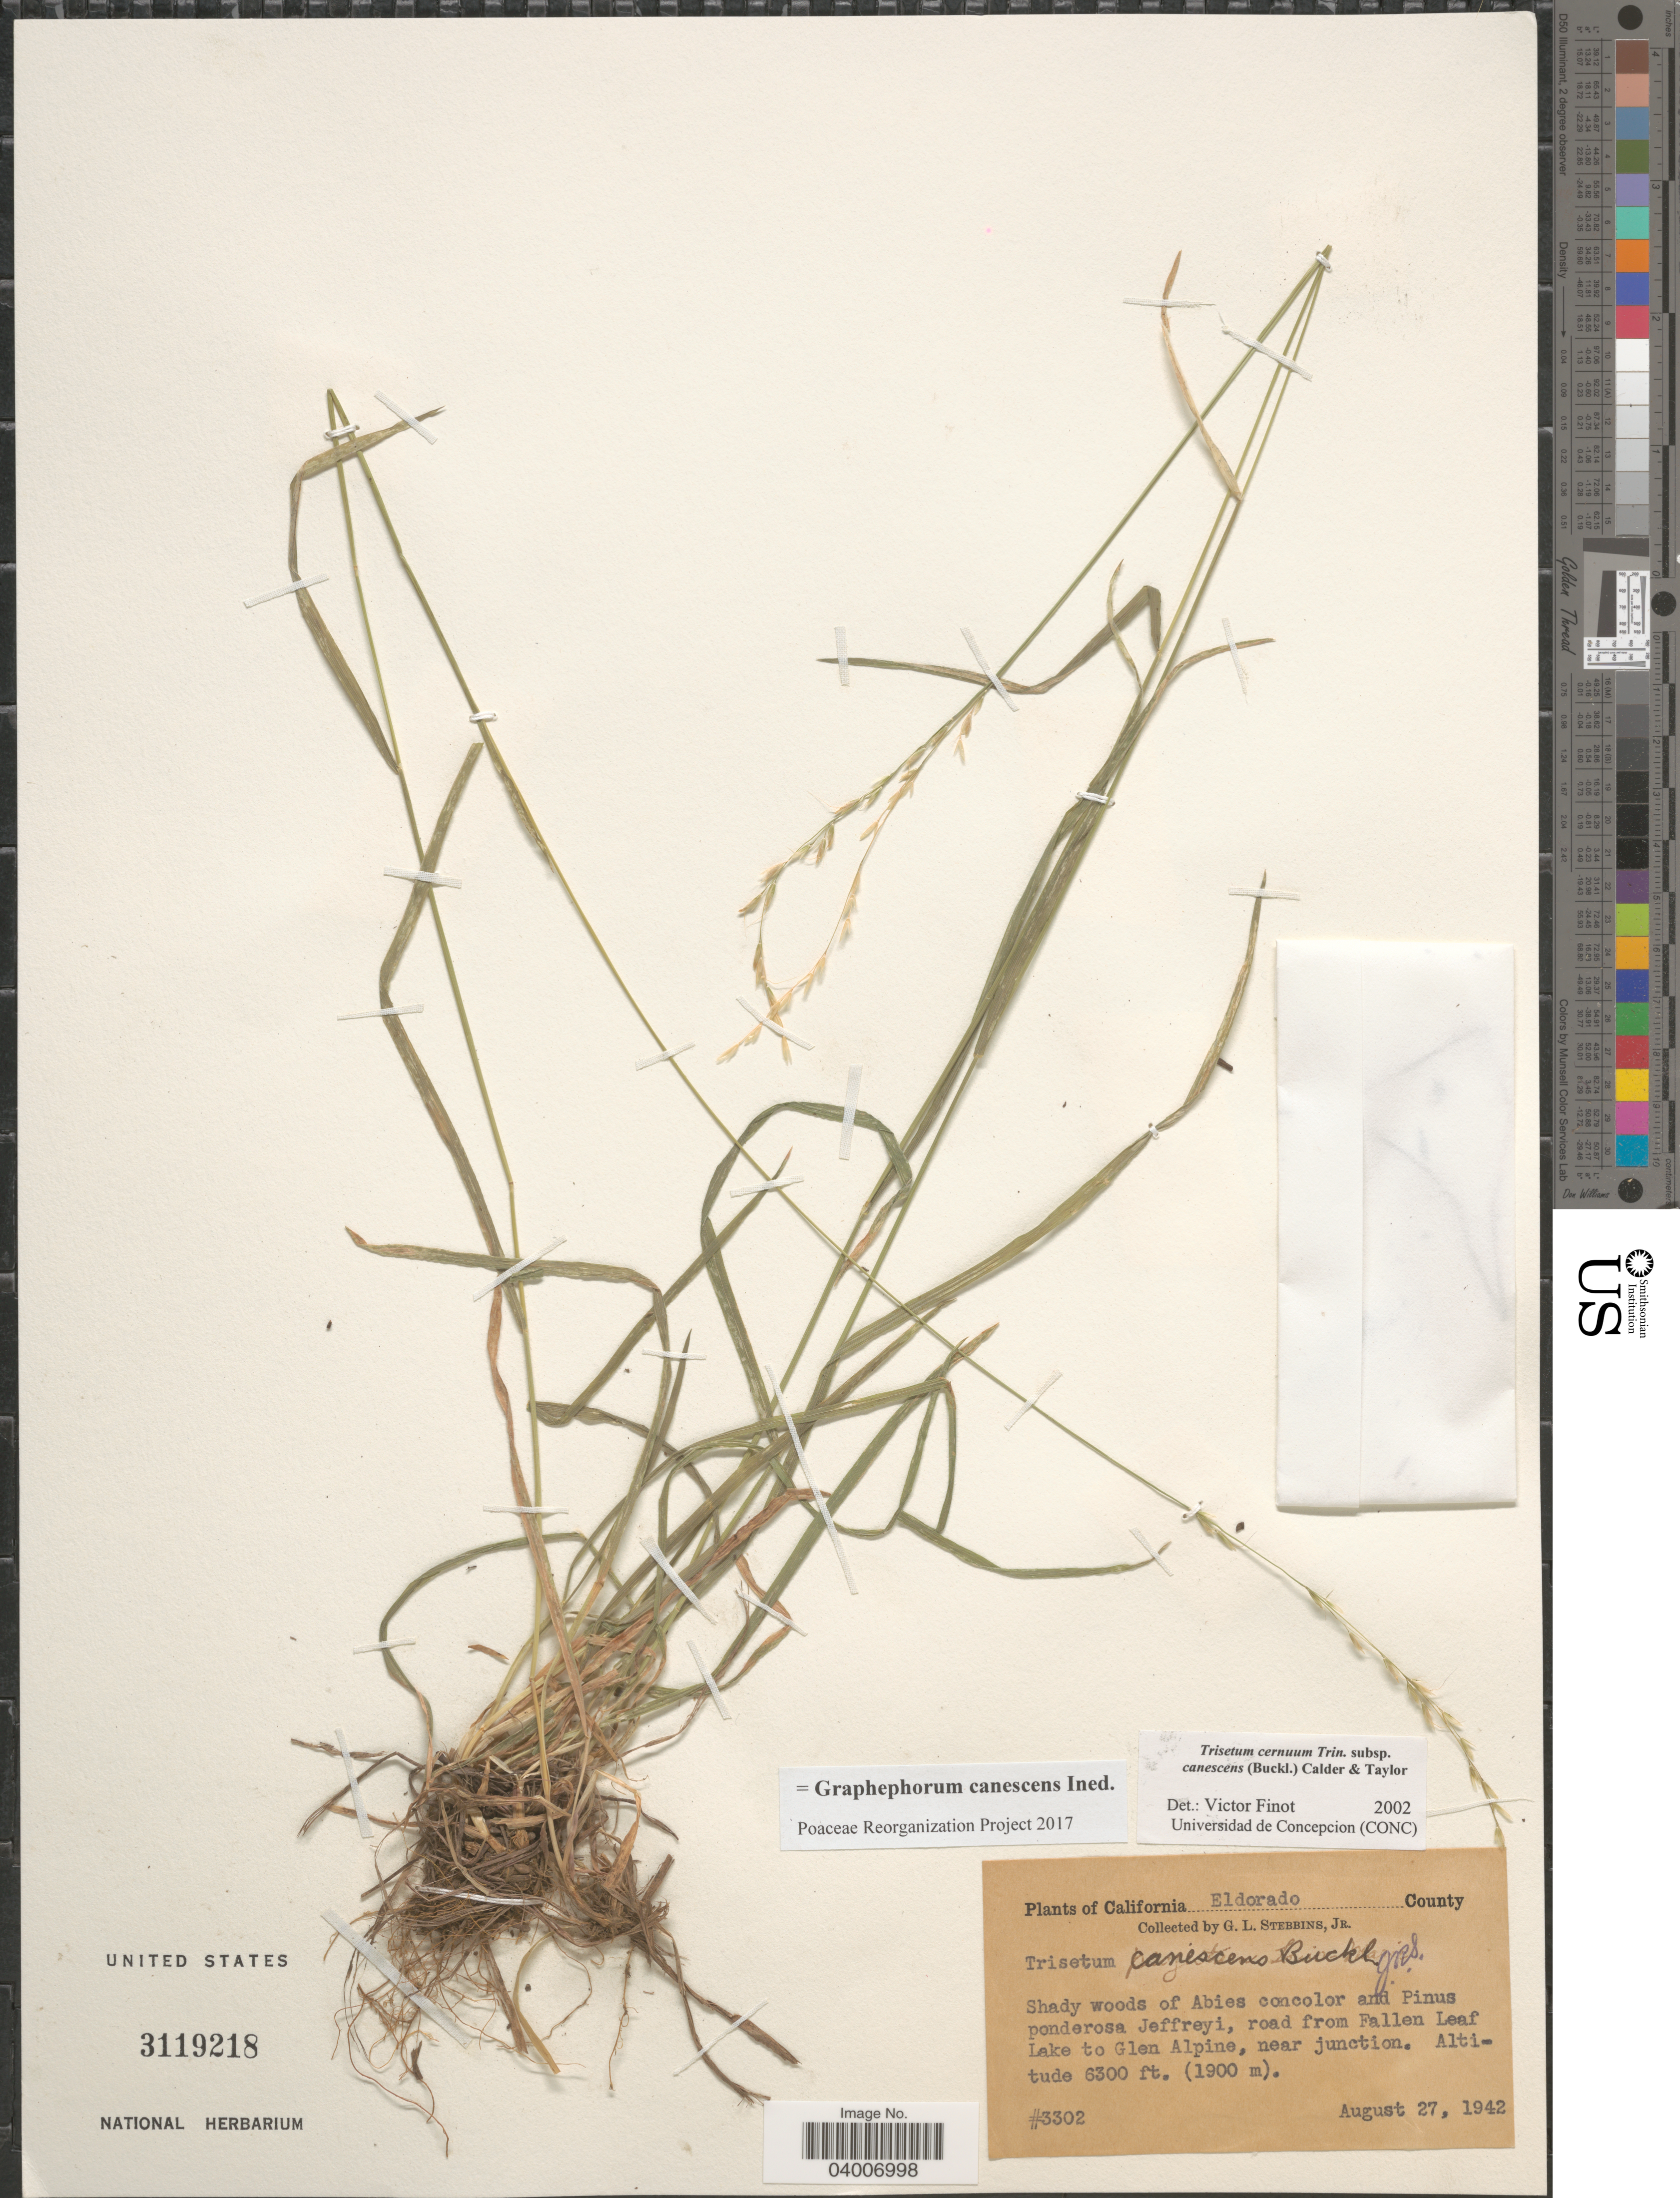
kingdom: Plantae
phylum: Tracheophyta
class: Liliopsida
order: Poales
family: Poaceae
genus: Graphephorum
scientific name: Graphephorum canescens ined.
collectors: G. L. Stebbins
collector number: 3302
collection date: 1942-08-27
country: United States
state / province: California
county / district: El Dorado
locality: Eldorado County. Road from Fallen Leaf Lake to Glen Alpine, near junction.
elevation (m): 1920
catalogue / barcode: US 3119218